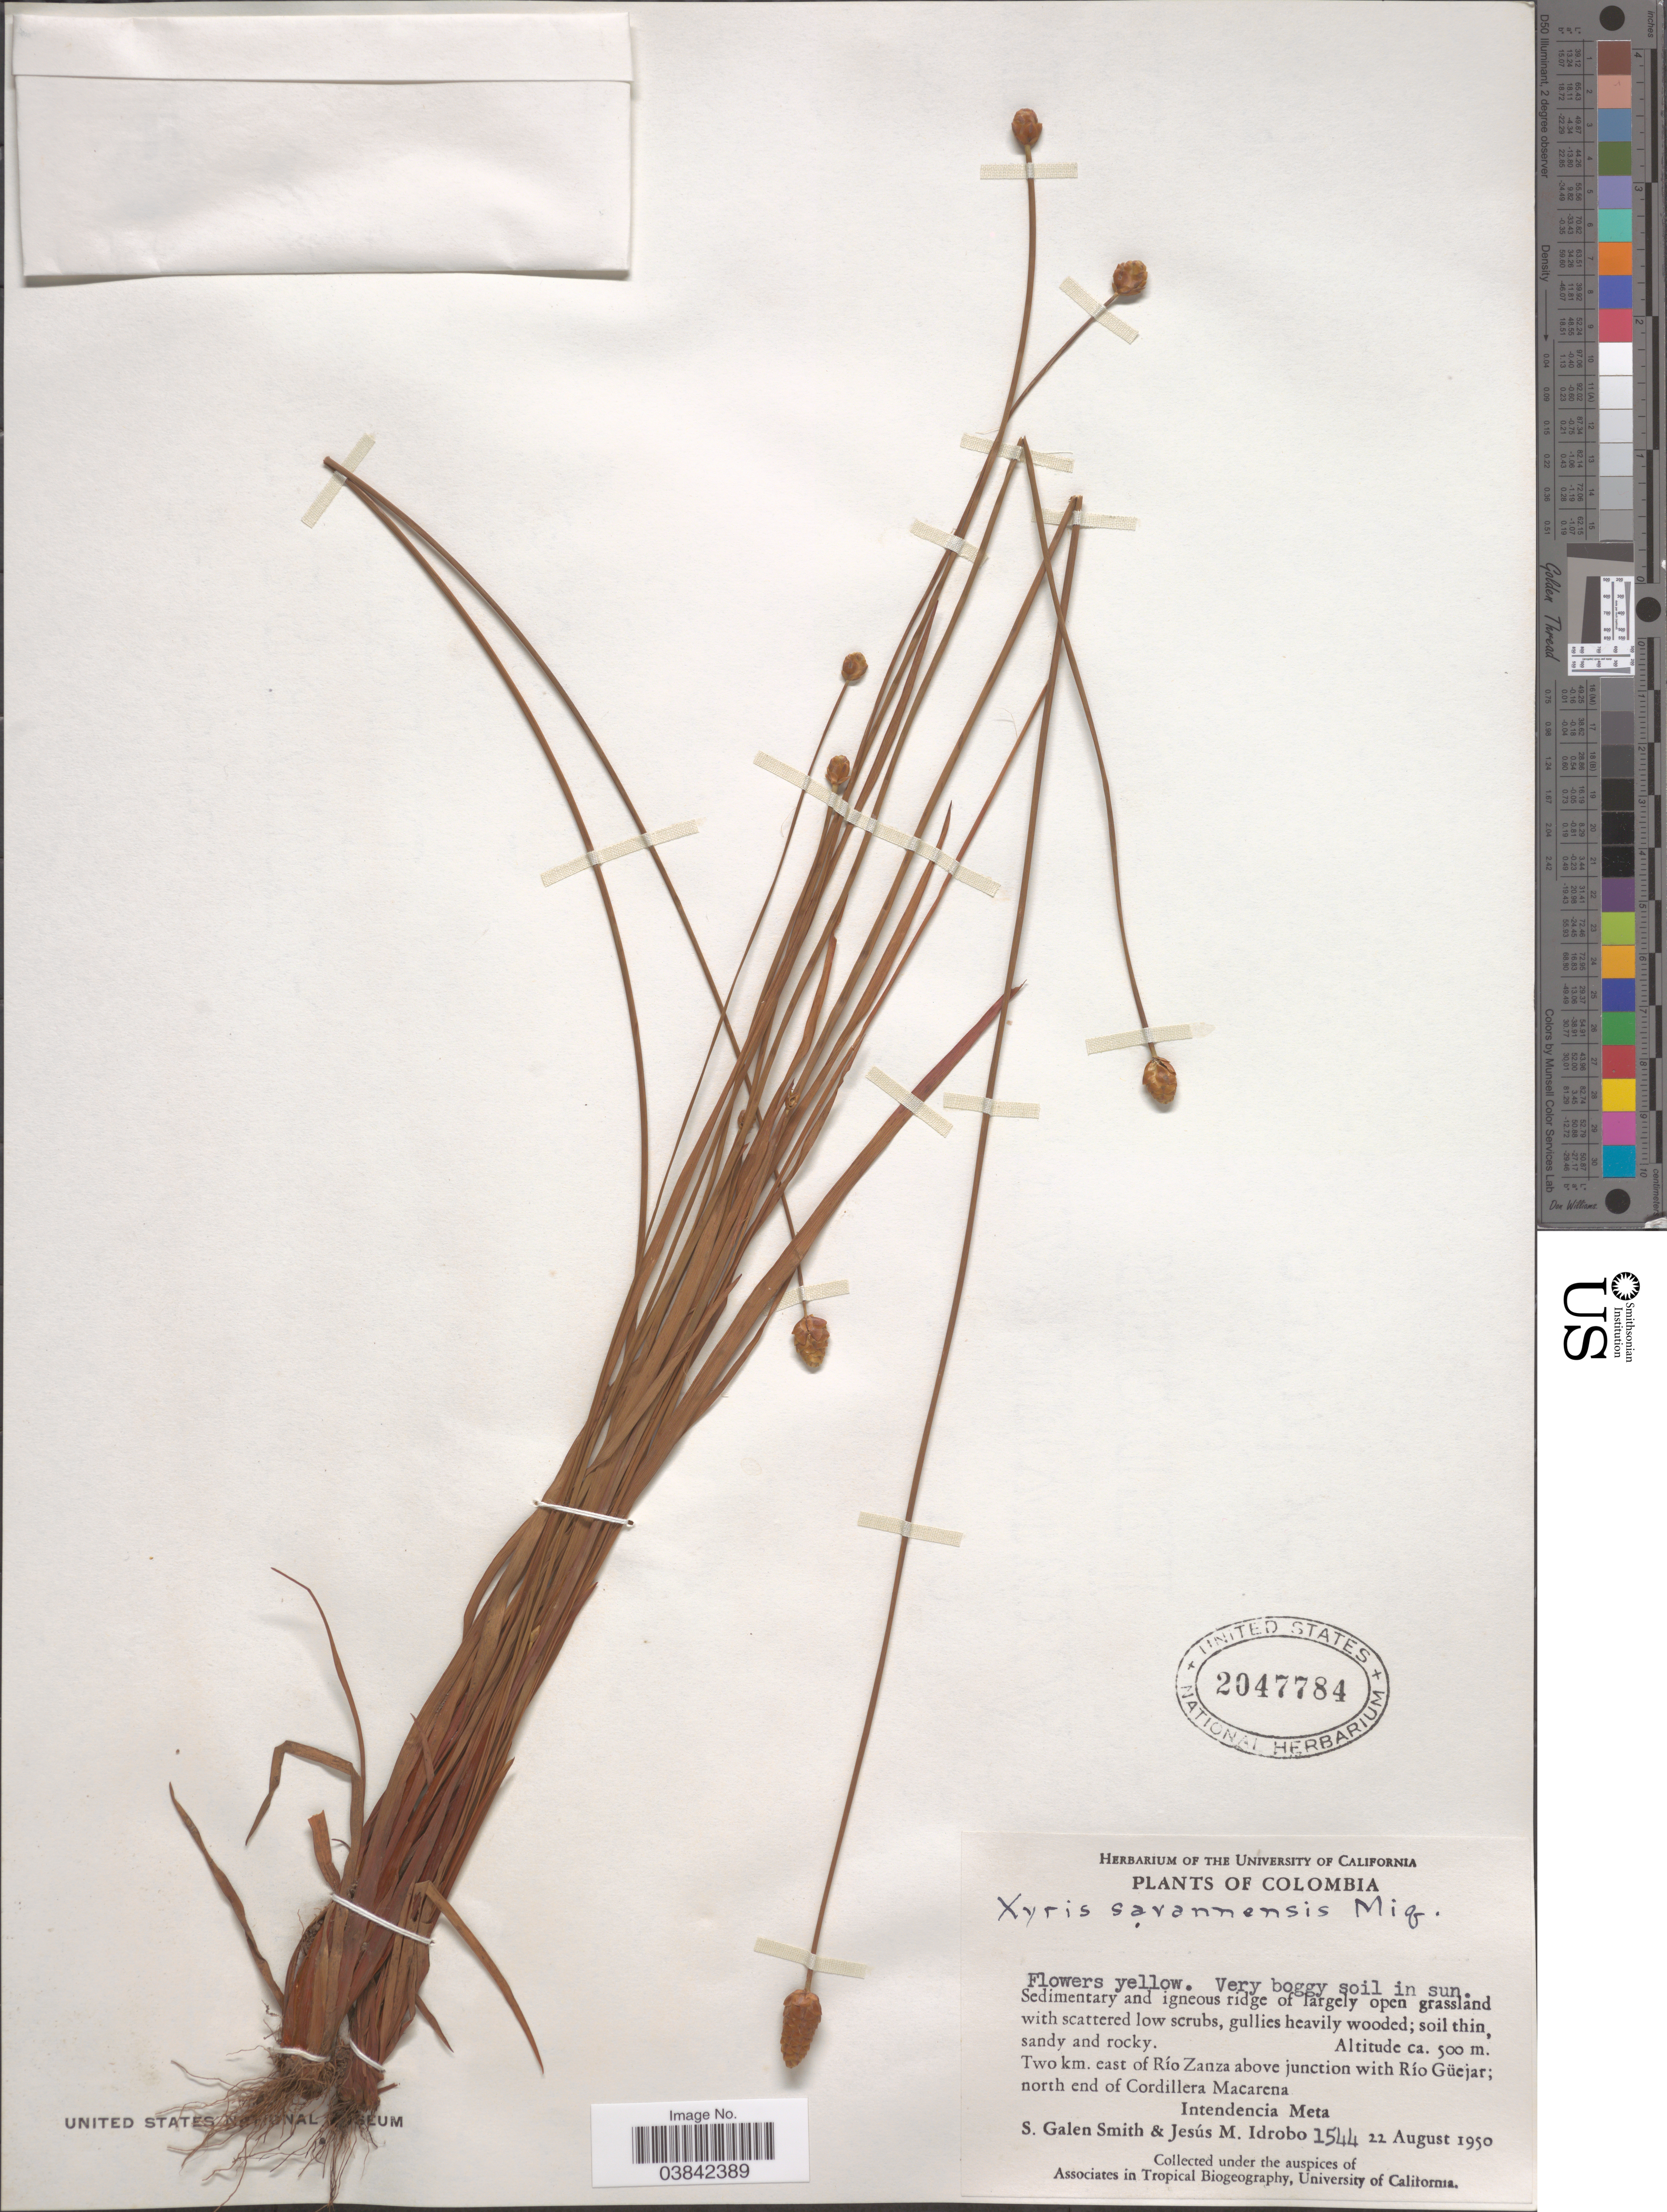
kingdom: Plantae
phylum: Tracheophyta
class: Liliopsida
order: Poales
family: Xyridaceae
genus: Xyris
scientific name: Xyris savanensis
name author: Miq.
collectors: S. G. Smith & J. M. Idrobo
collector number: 1544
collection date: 1950-08-22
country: Colombia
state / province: Meta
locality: Two km. east of Río Zanza above junction with Río Güejar; north end of Cordillera Macarena. Intendencia Meta.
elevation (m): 500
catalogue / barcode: US 2047784